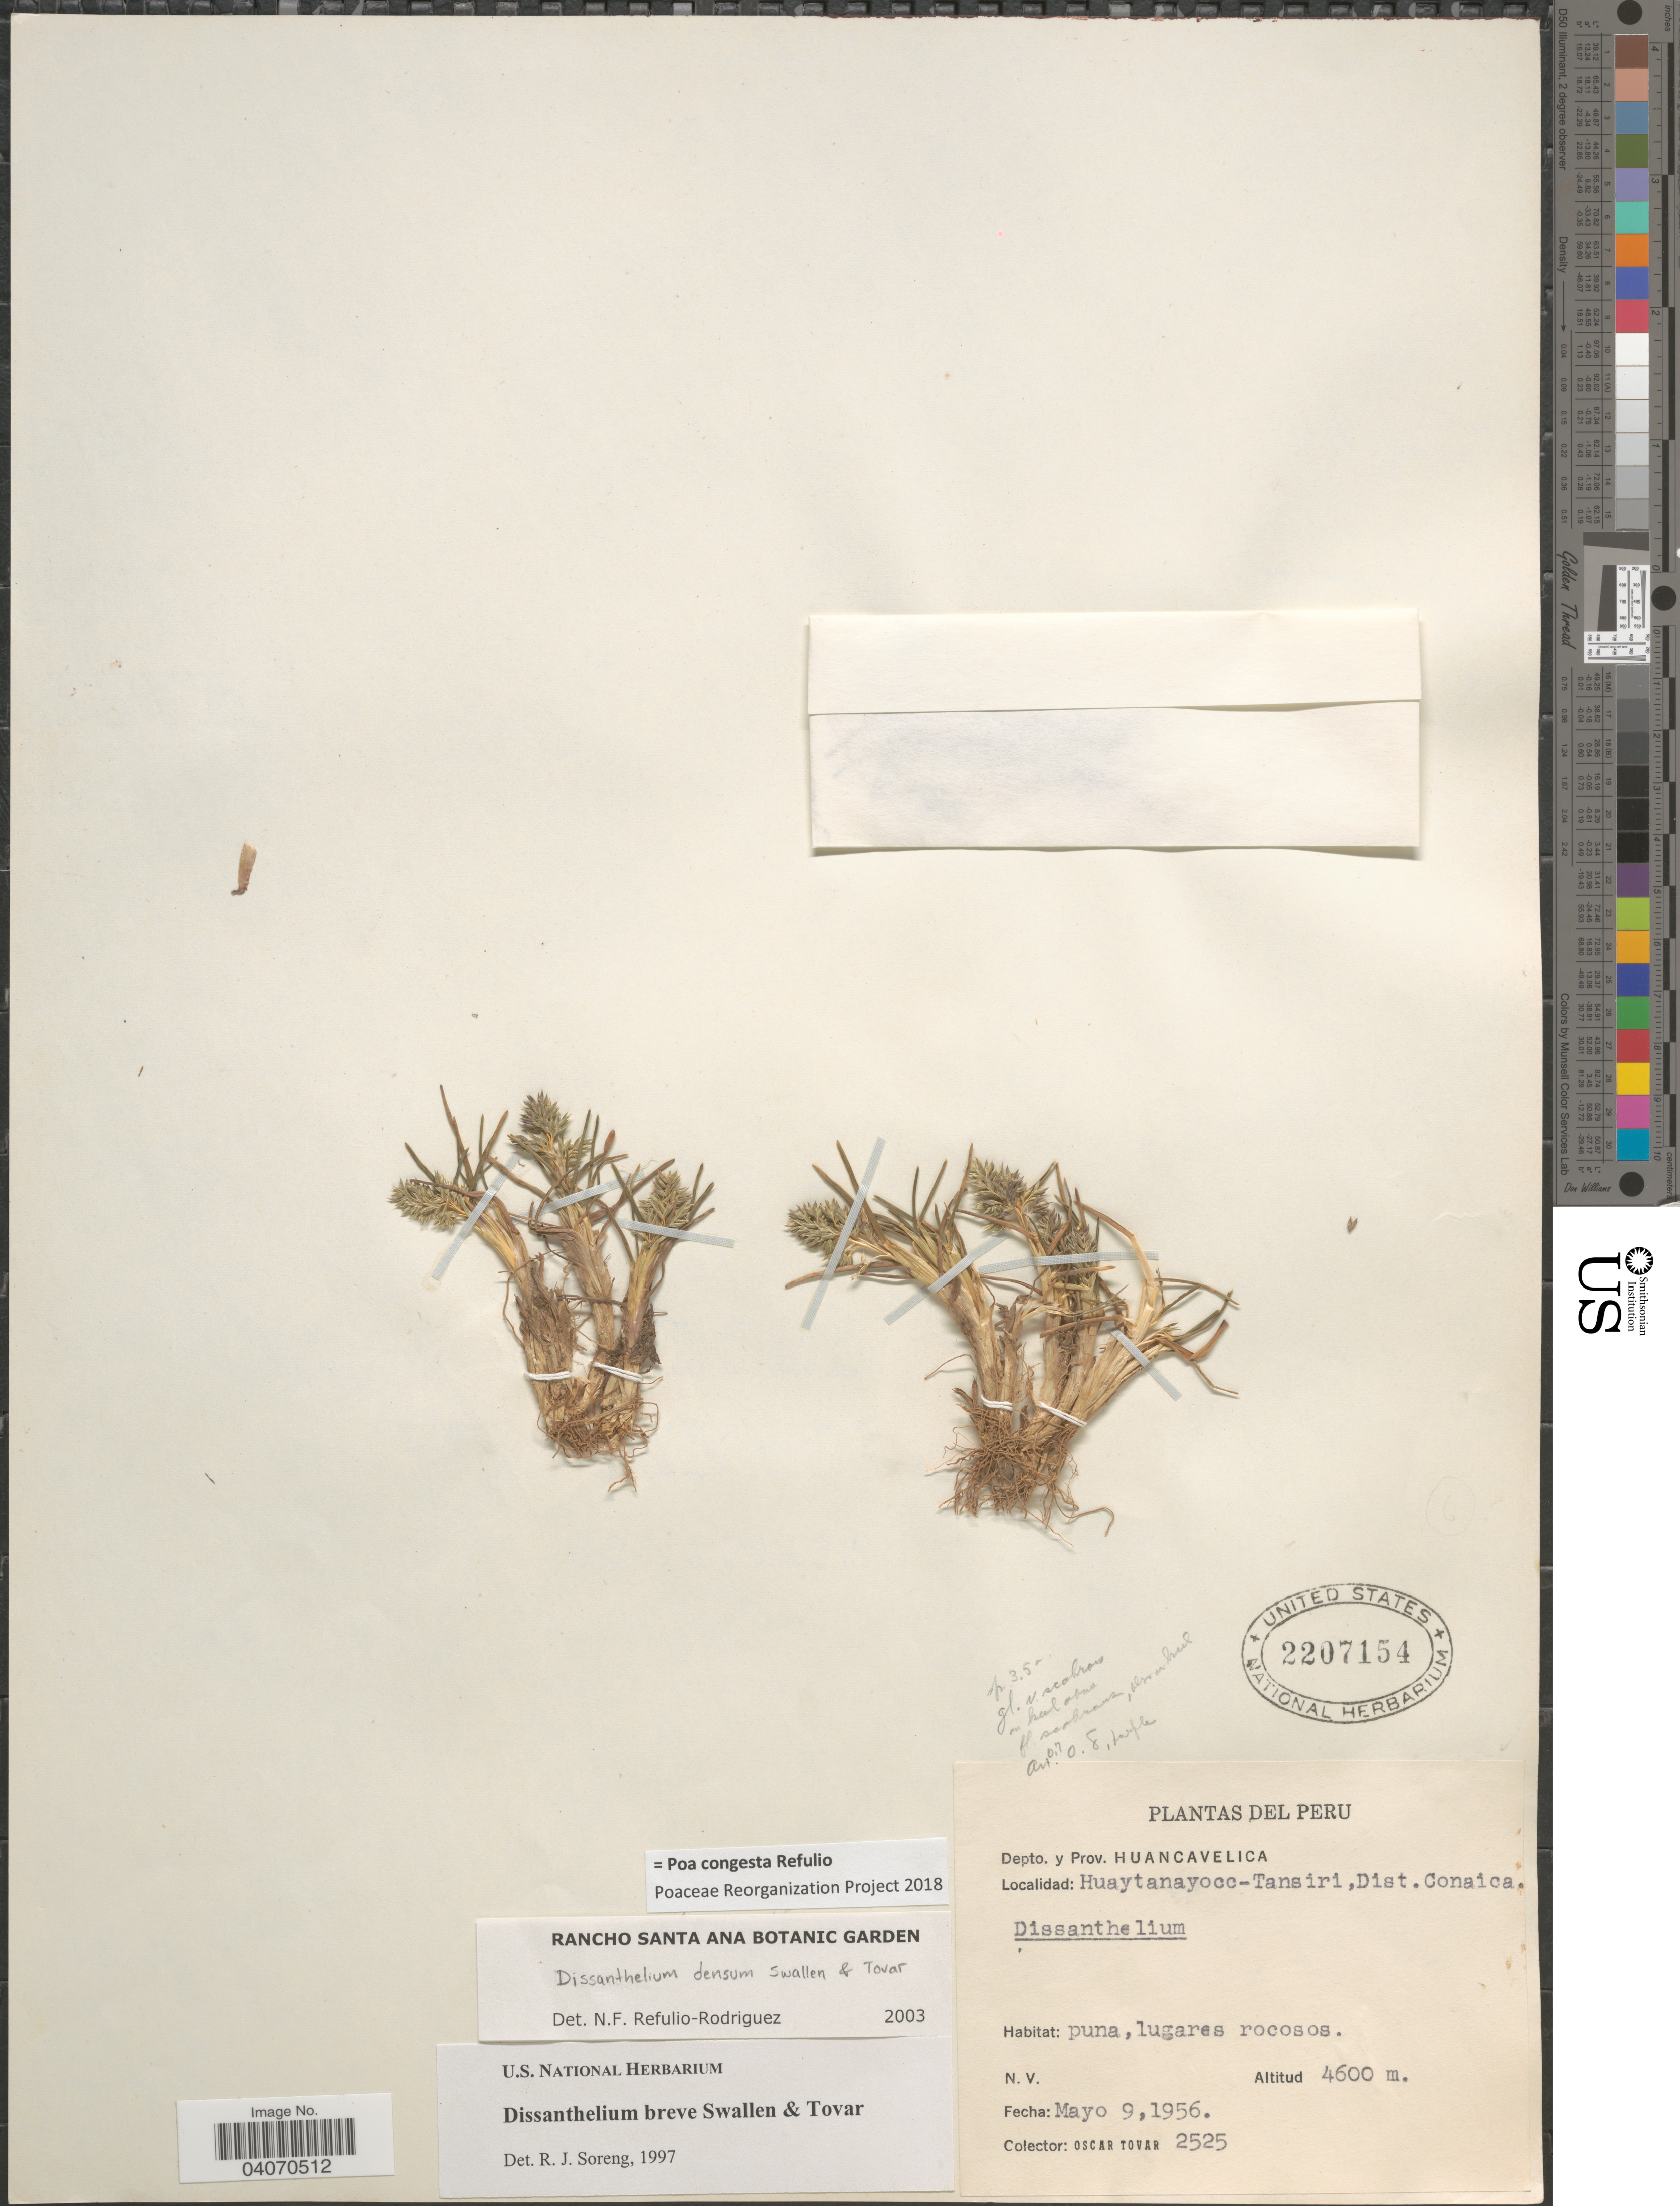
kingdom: Plantae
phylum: Tracheophyta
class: Liliopsida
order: Poales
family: Poaceae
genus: Poa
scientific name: Poa congesta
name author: Refulio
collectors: Ó. Tovar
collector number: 2525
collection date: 1956-05-09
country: Peru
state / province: Huancavelica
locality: Depto. y Prov. Huancavelica. Huaytanayocc-Tansiri,Dist.Conaica.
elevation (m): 4600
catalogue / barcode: US 2207154